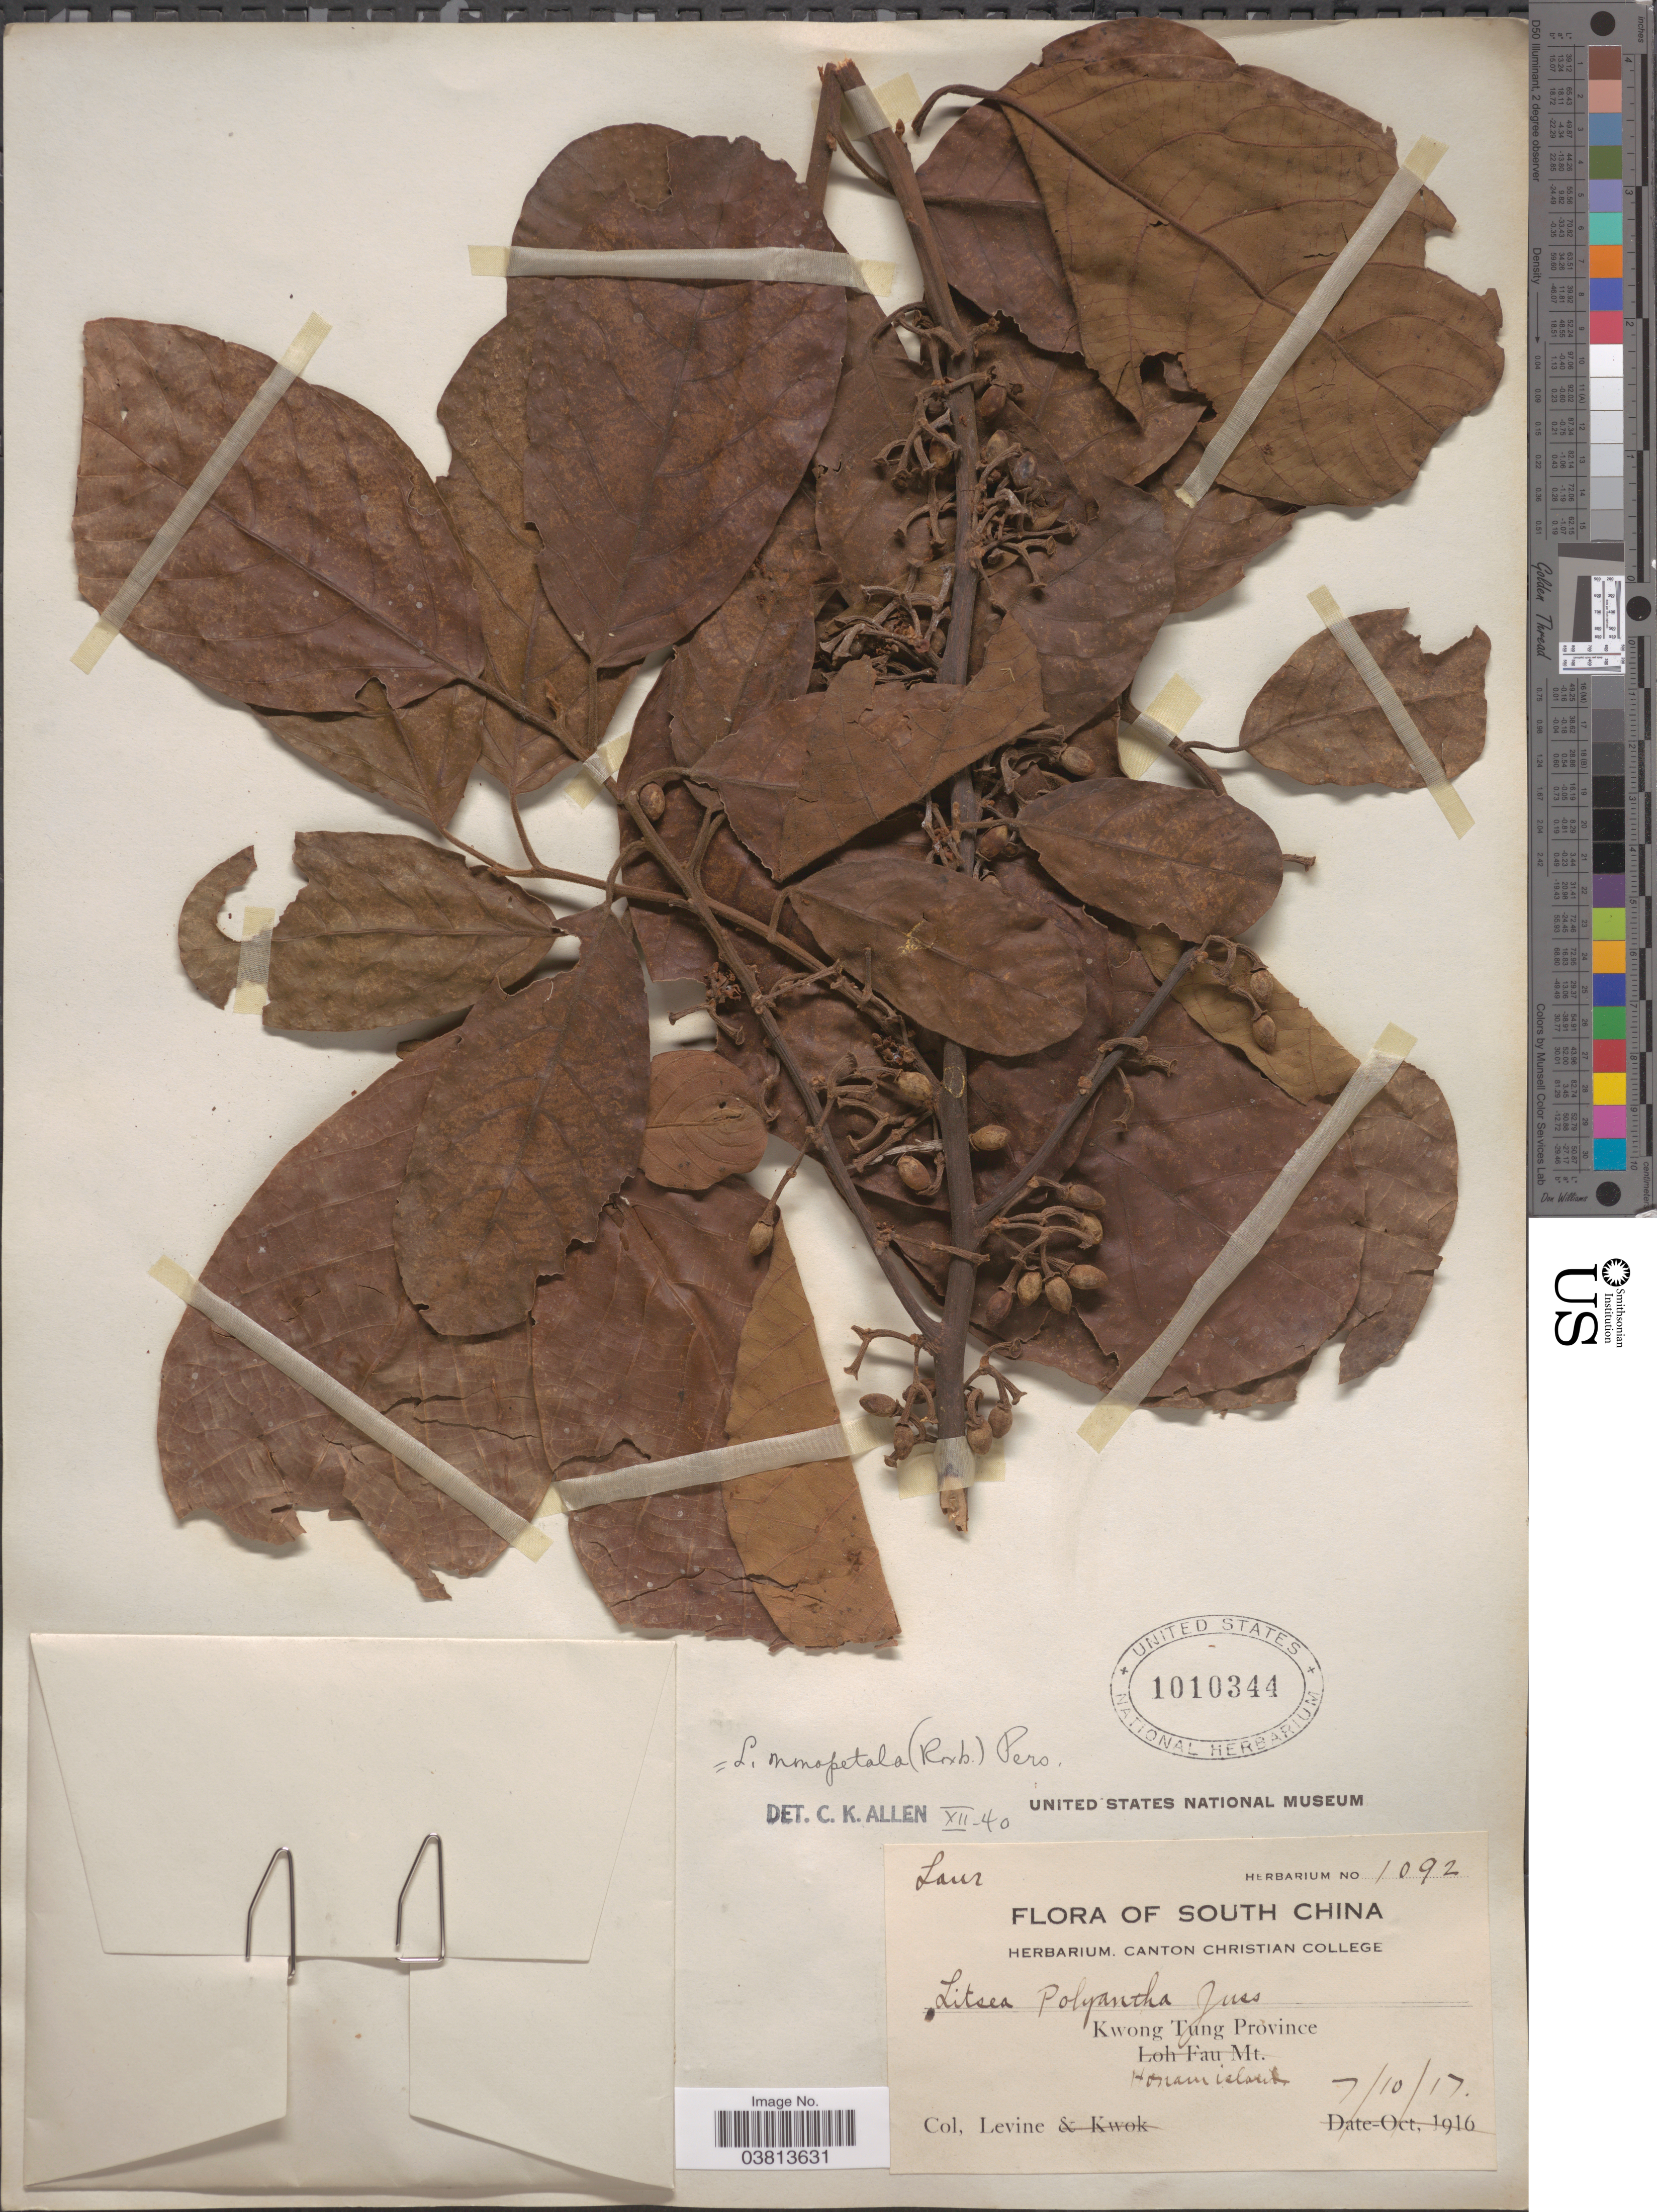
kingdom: Plantae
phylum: Tracheophyta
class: Magnoliopsida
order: Laurales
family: Lauraceae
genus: Litsea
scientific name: Litsea monopetala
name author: (Roxb.) Pers.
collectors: -. Levine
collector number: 1092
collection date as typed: Transcribed d/m/y: 7/10/17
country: China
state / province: Guangdong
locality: South China. Kwong Tung Province. Honam Island.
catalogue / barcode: US 1010344